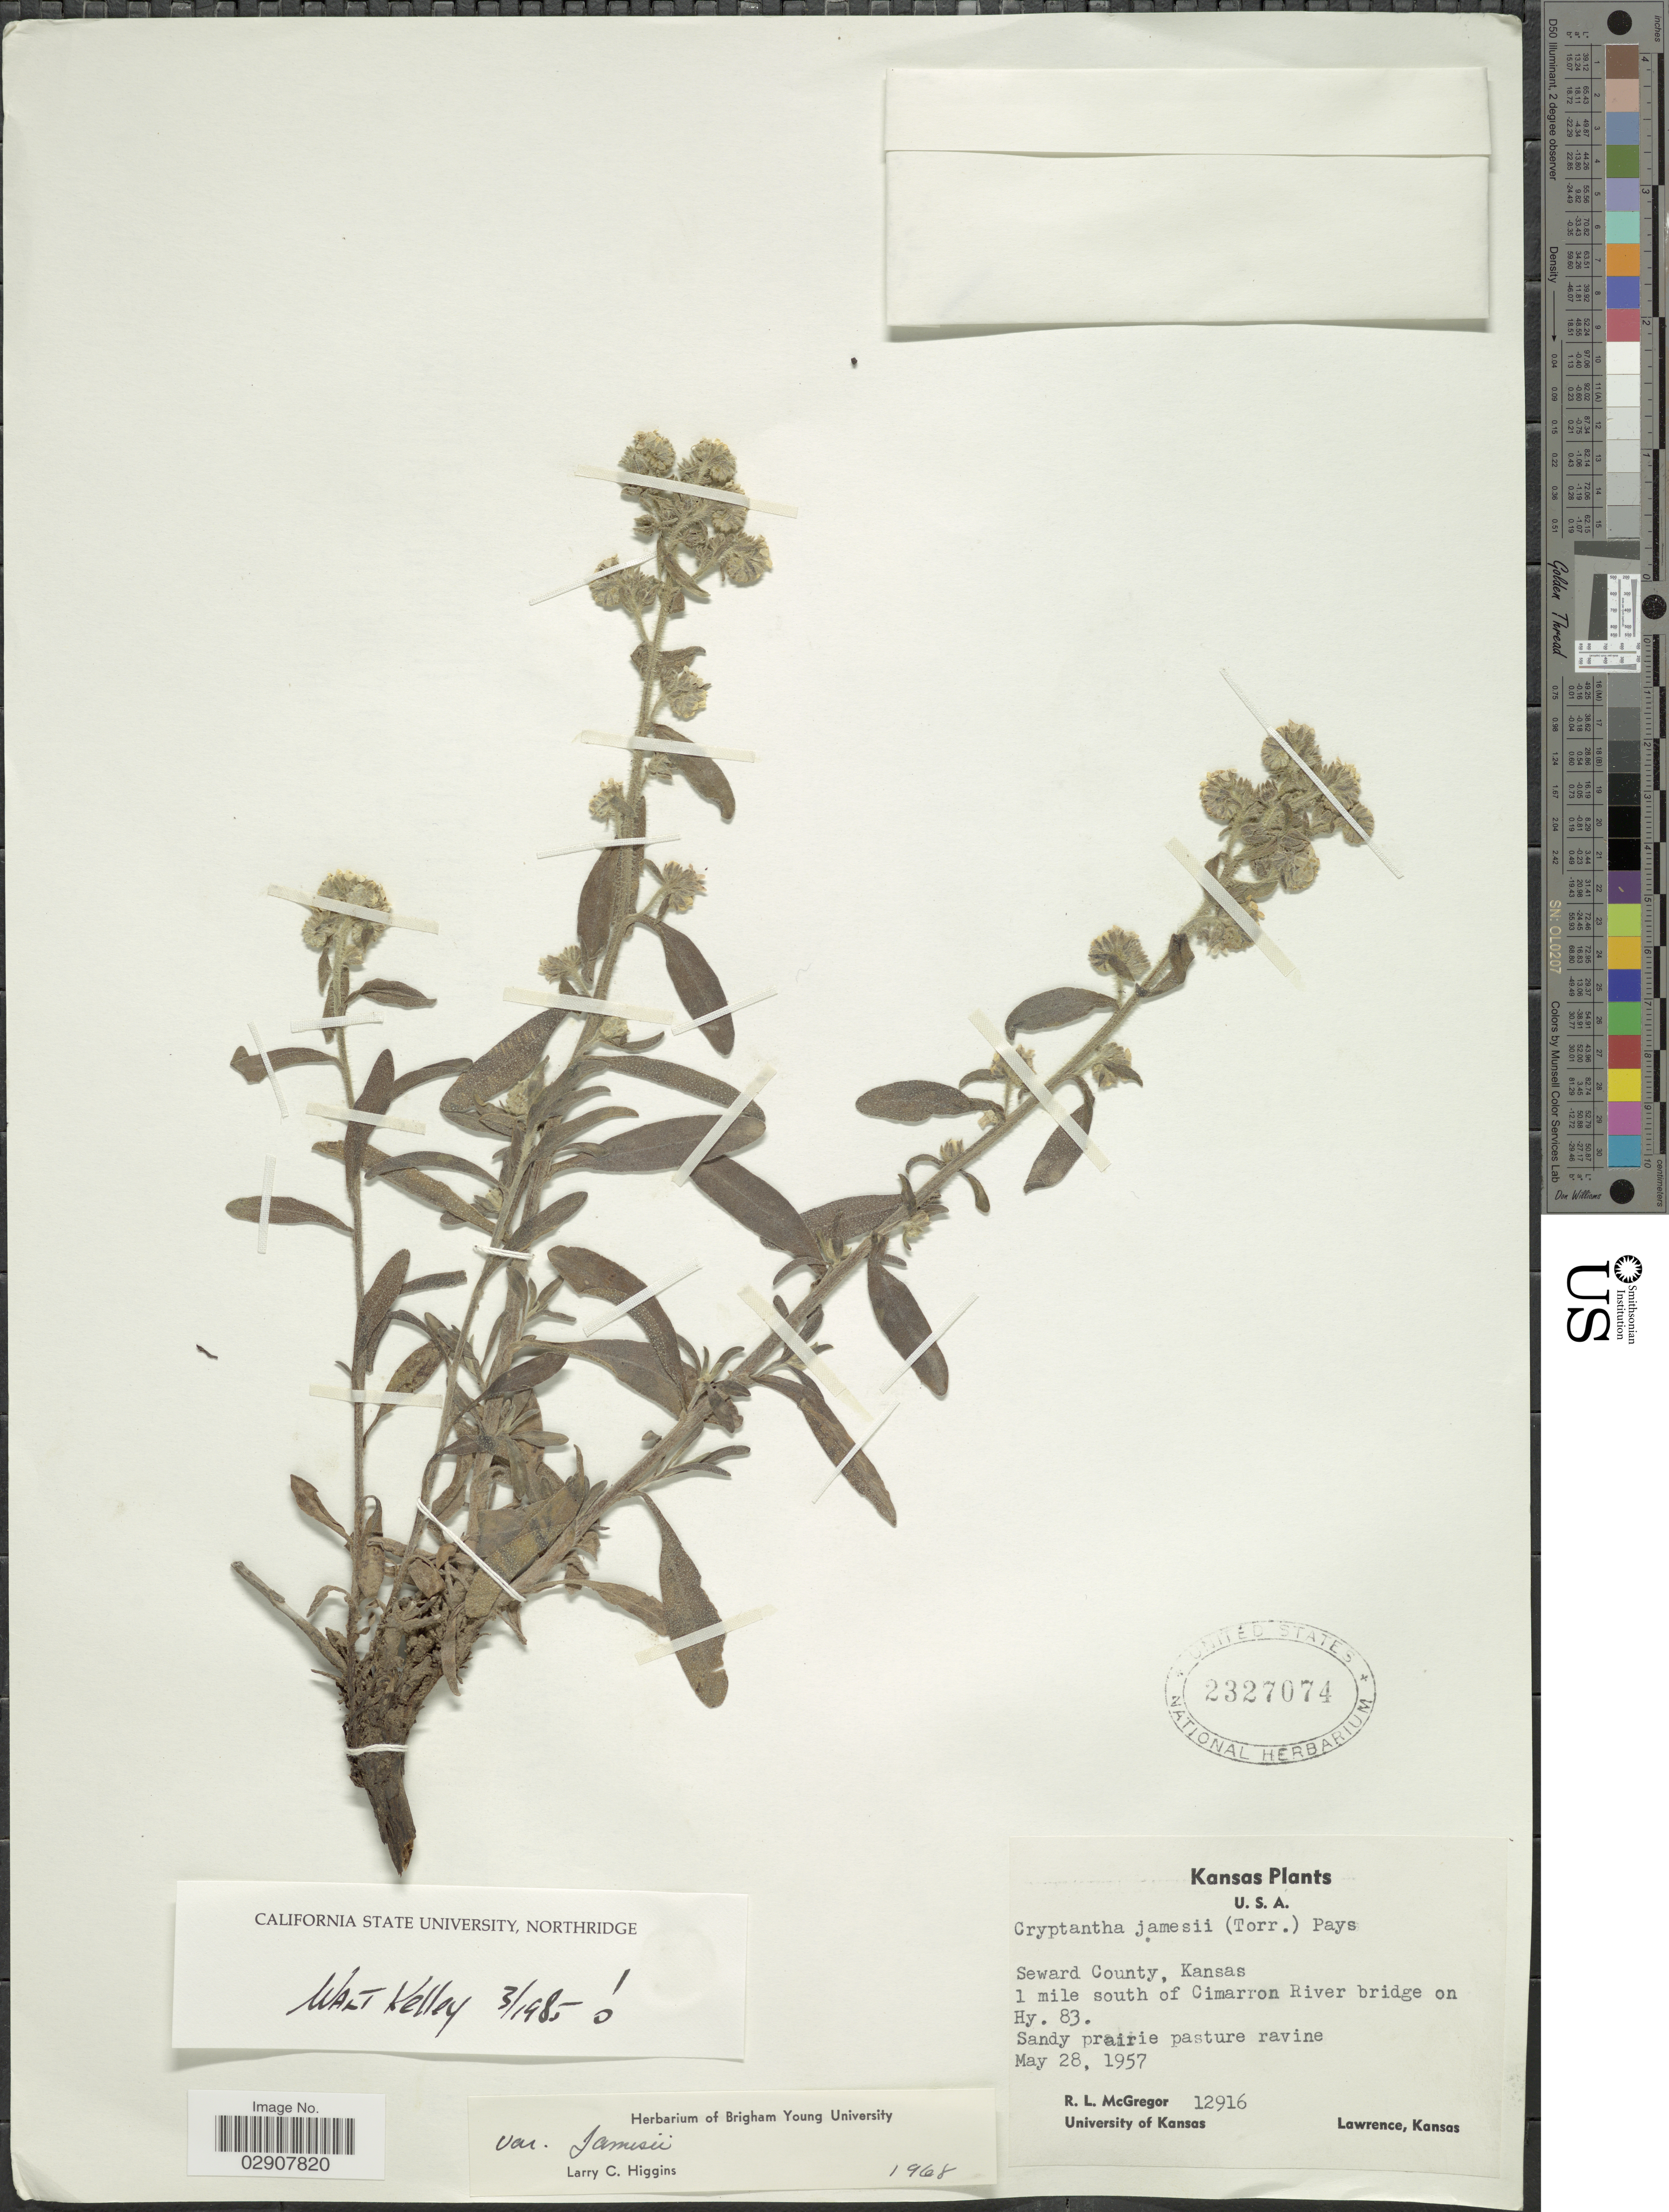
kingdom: Plantae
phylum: Tracheophyta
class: Magnoliopsida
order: Boraginales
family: Boraginaceae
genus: Cryptantha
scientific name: Cryptantha jamesii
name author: (Torr.) Payson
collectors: R. McGregor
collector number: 12916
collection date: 1957-05-28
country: United States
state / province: Kansas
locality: Seward County, Kansas. 1 mile south of Cimarron River bridge on Hy. 83. Sandy prairie pasture ravine. Kansas. U.S.A.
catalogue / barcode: US 2327074